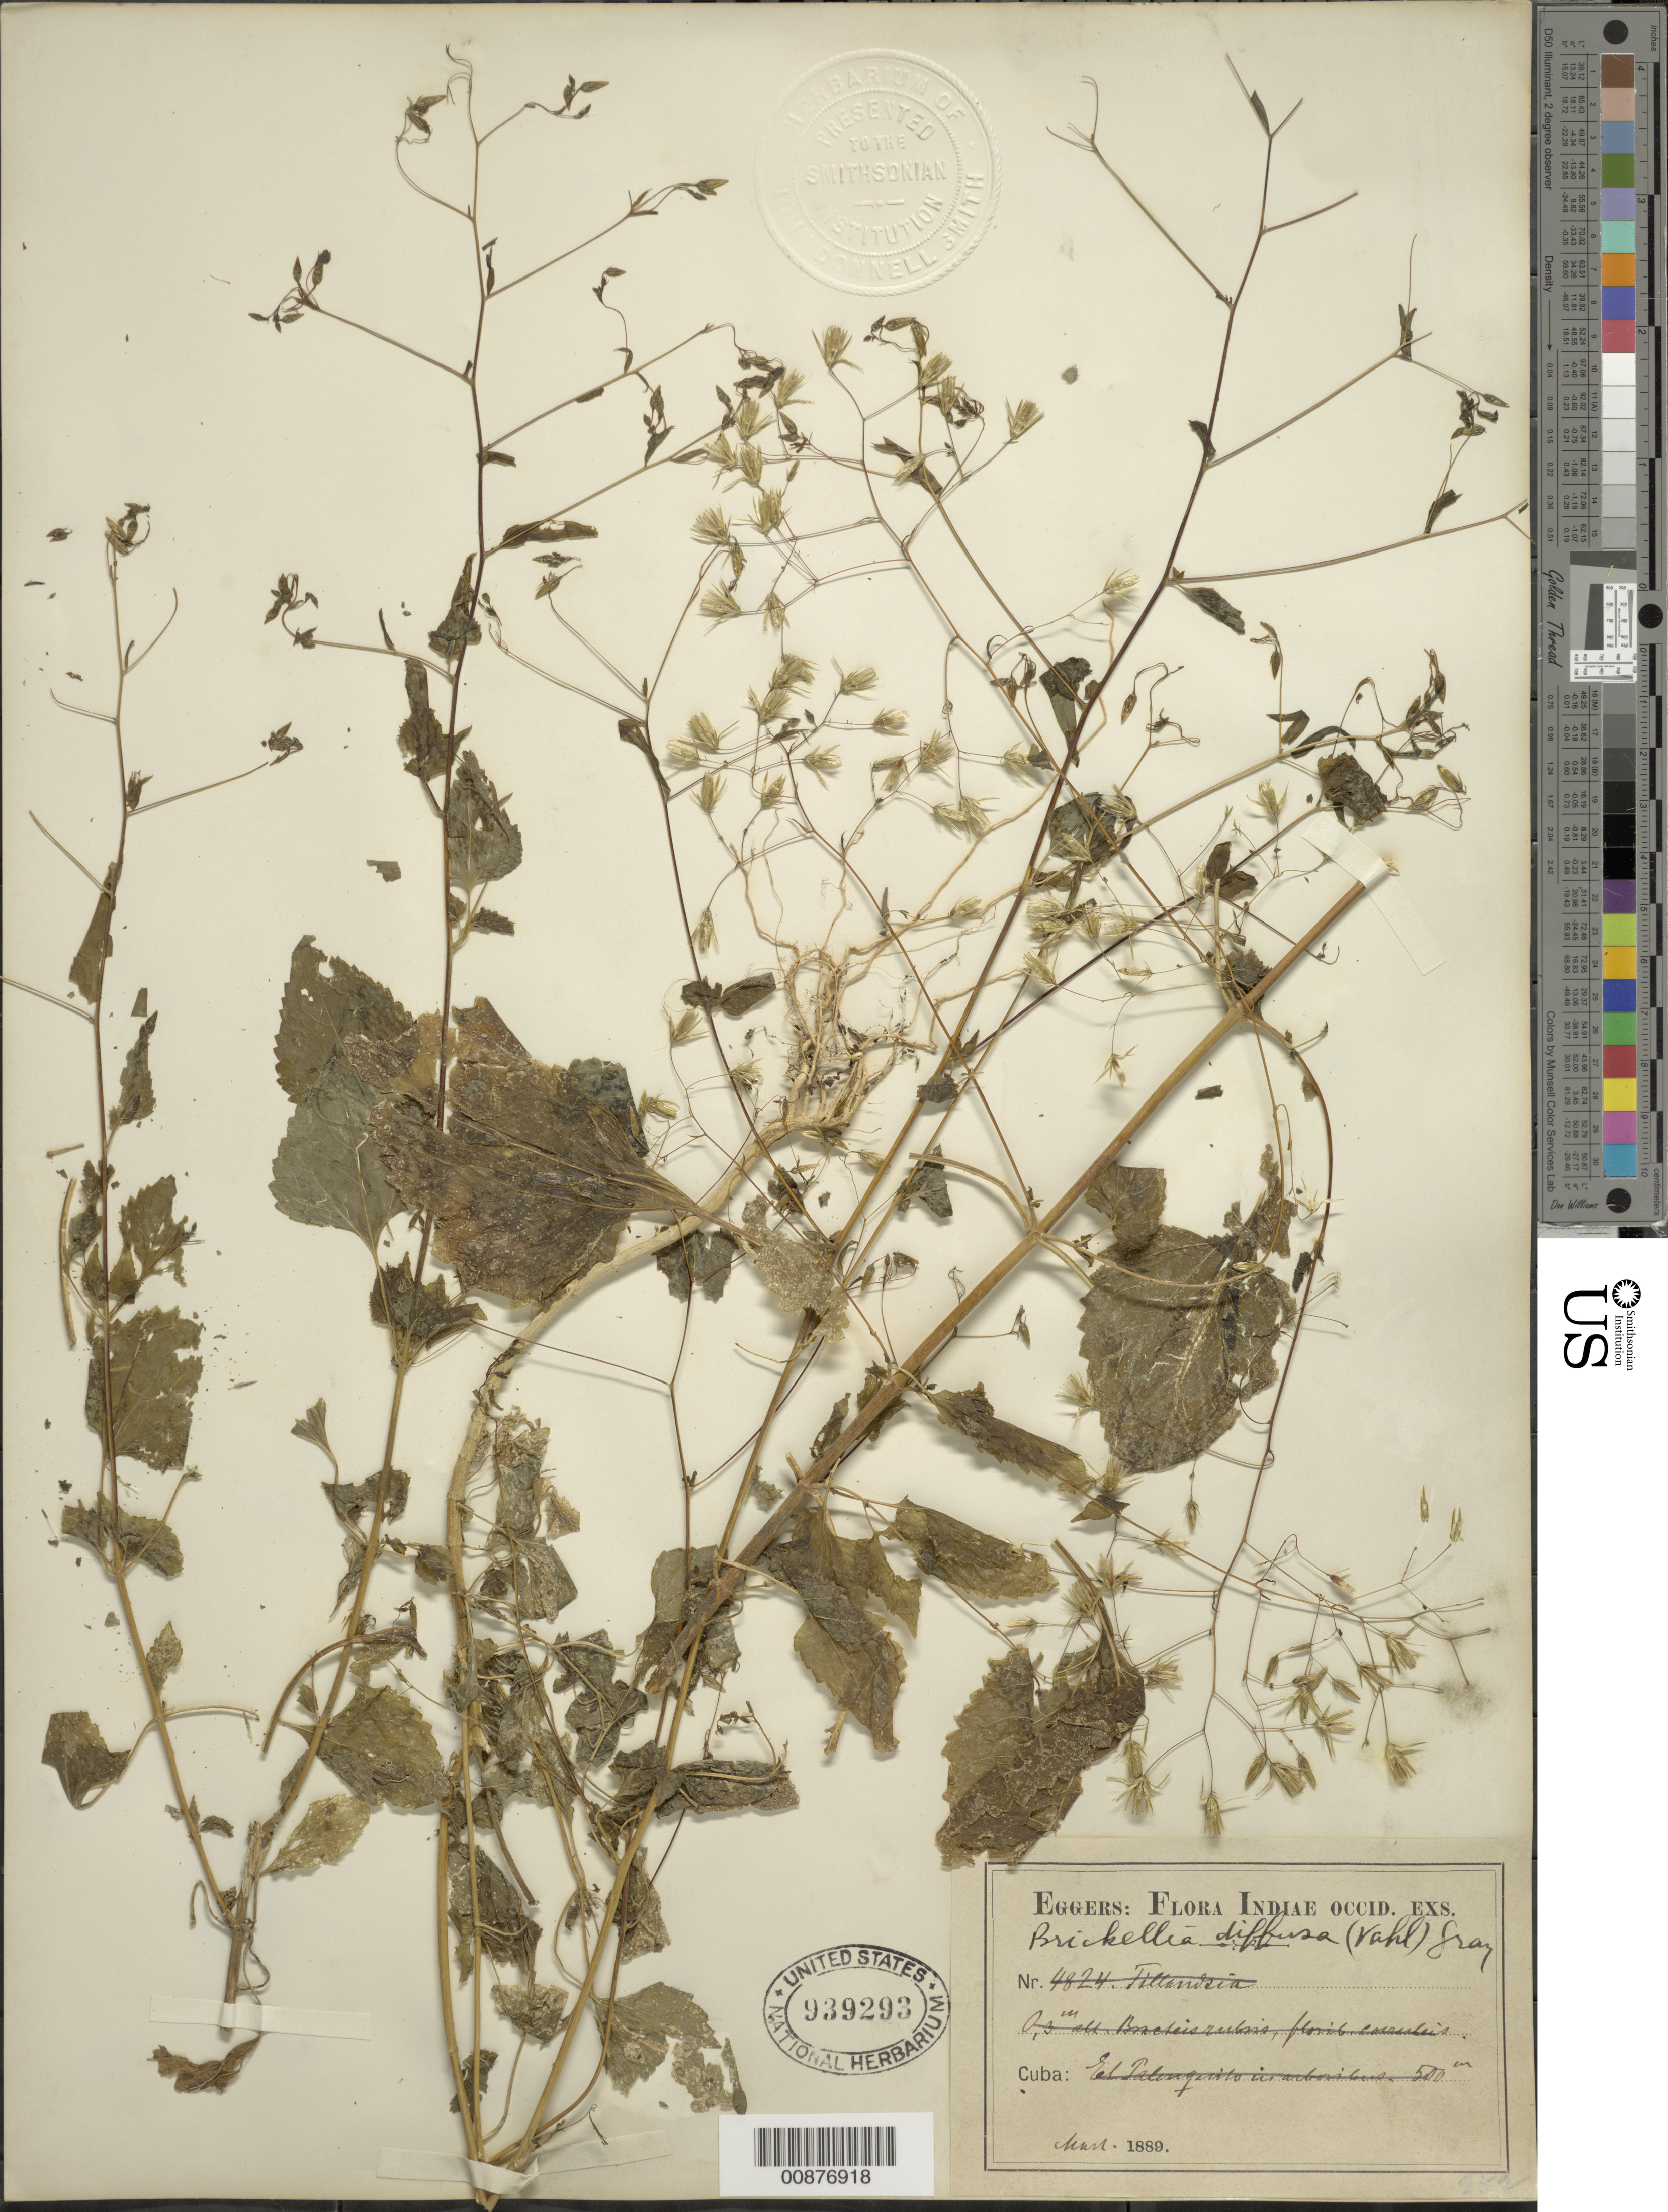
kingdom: Plantae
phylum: Tracheophyta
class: Magnoliopsida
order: Asterales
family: Asteraceae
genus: Brickellia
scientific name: Brickellia diffusa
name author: (Vahl) A. Gray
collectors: H. F. A. von Eggers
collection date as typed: Mar 1889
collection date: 1889-03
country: Cuba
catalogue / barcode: US 939293